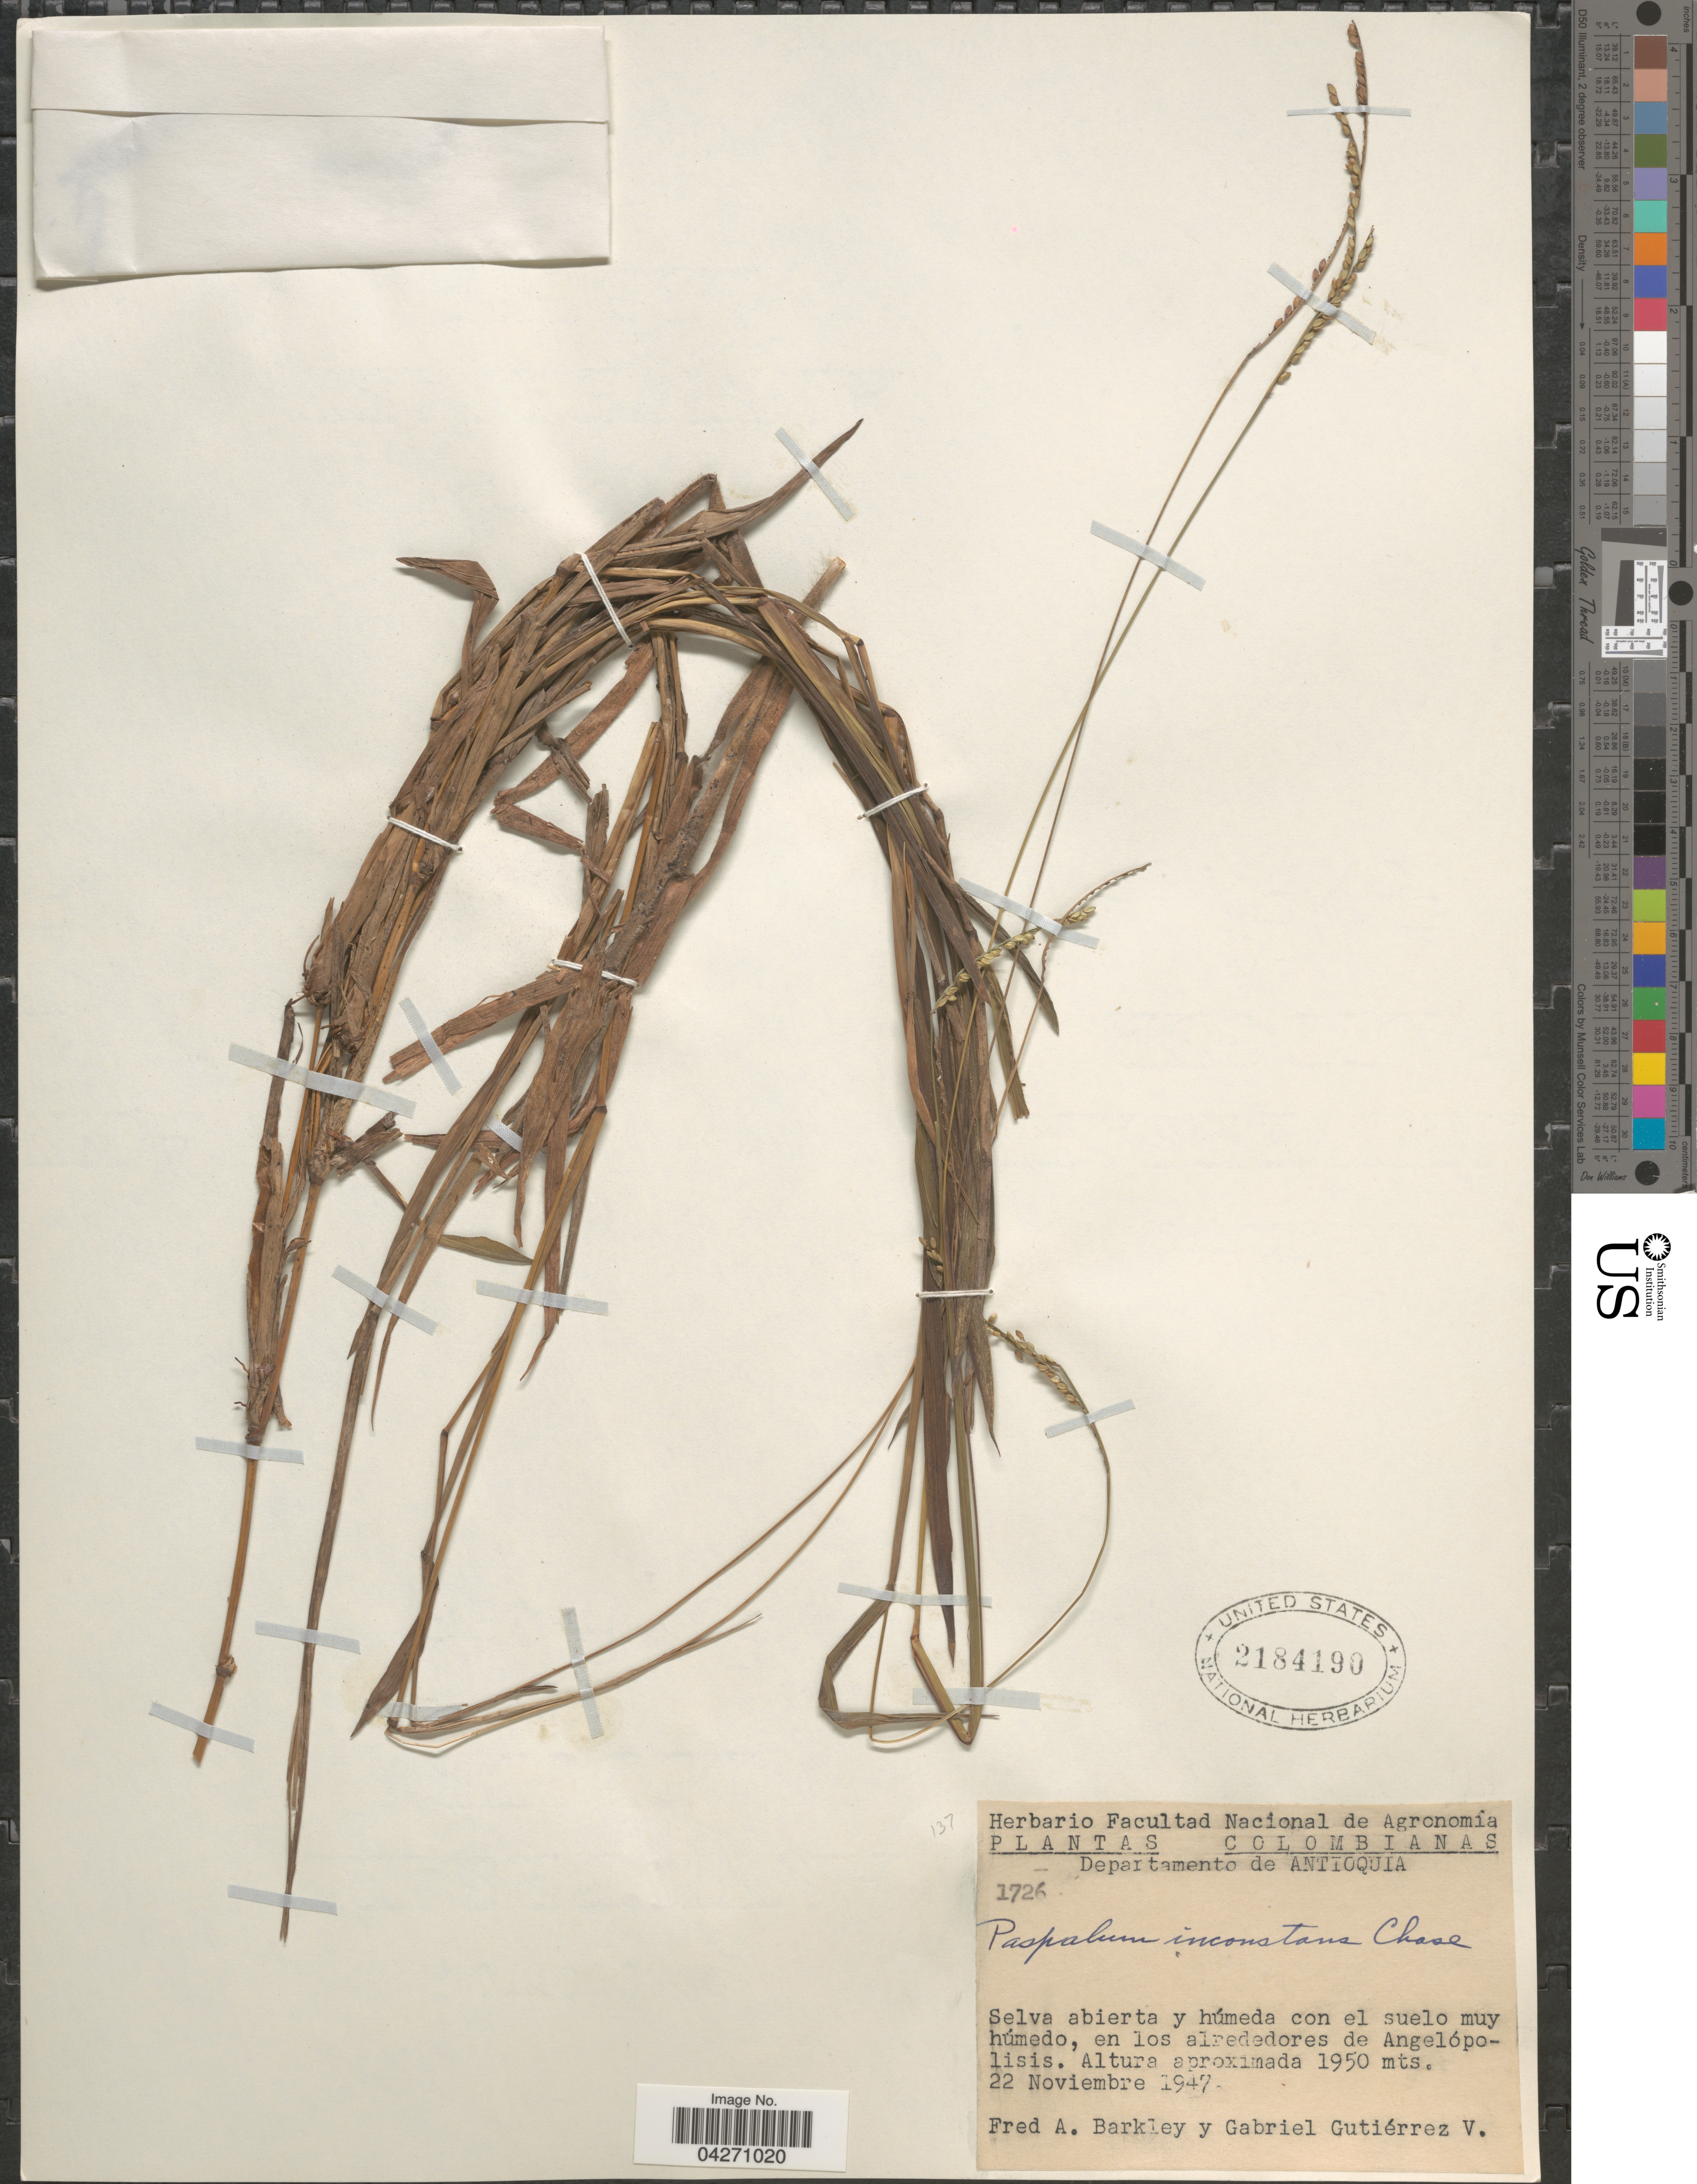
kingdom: Plantae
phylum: Tracheophyta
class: Liliopsida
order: Poales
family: Poaceae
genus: Paspalum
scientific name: Paspalum inconstans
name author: Chase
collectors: F. A. Barkley & G. Gutiérrez V.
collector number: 1726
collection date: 1947-11-22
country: Colombia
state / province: Antioquia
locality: Departamento de Antioquia. Selva abierta y húmeda con el suelo muy húmedo, en los alrededores de Angelópolisis.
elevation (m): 1950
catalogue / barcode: US 2184190